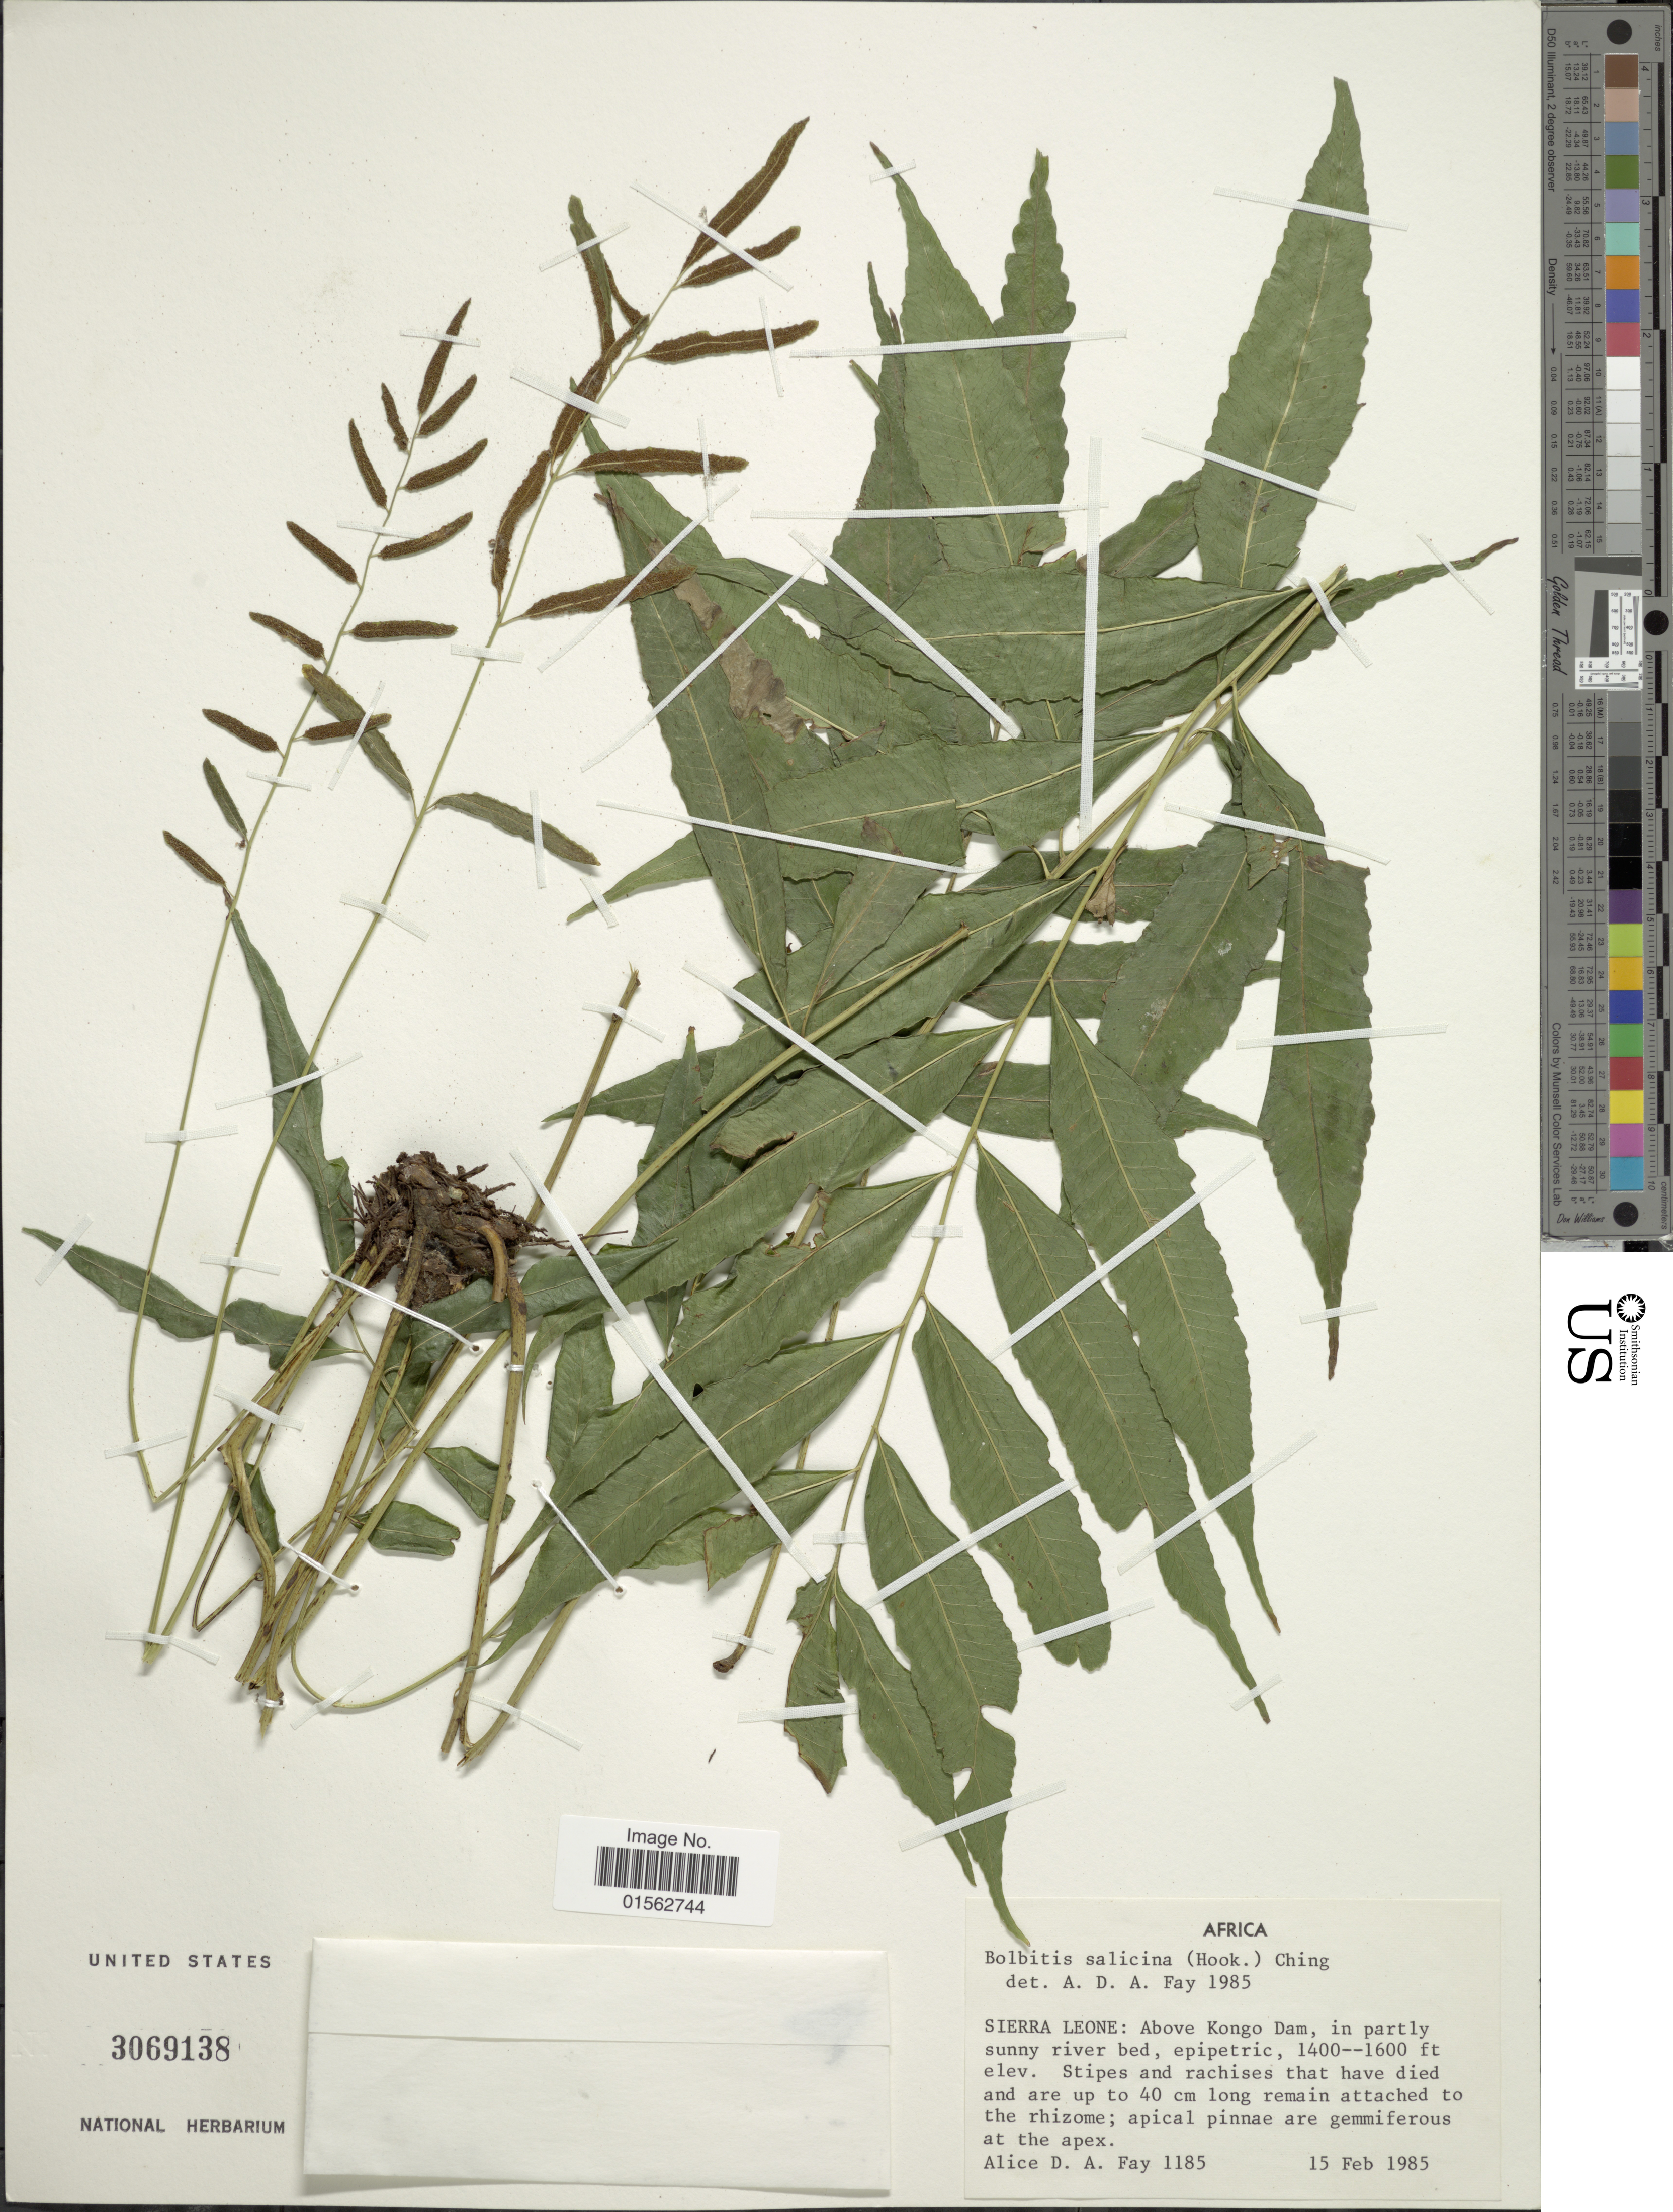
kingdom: Plantae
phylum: Tracheophyta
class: Polypodiopsida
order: Polypodiales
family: Dryopteridaceae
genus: Bolbitis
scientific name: Bolbitis salicina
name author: (Hook.) Ching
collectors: A. Fay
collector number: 1185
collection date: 1985-02-15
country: Sierra Leone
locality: Above Kongo Dam, in partly sunny river bed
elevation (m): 427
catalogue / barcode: US 3069138